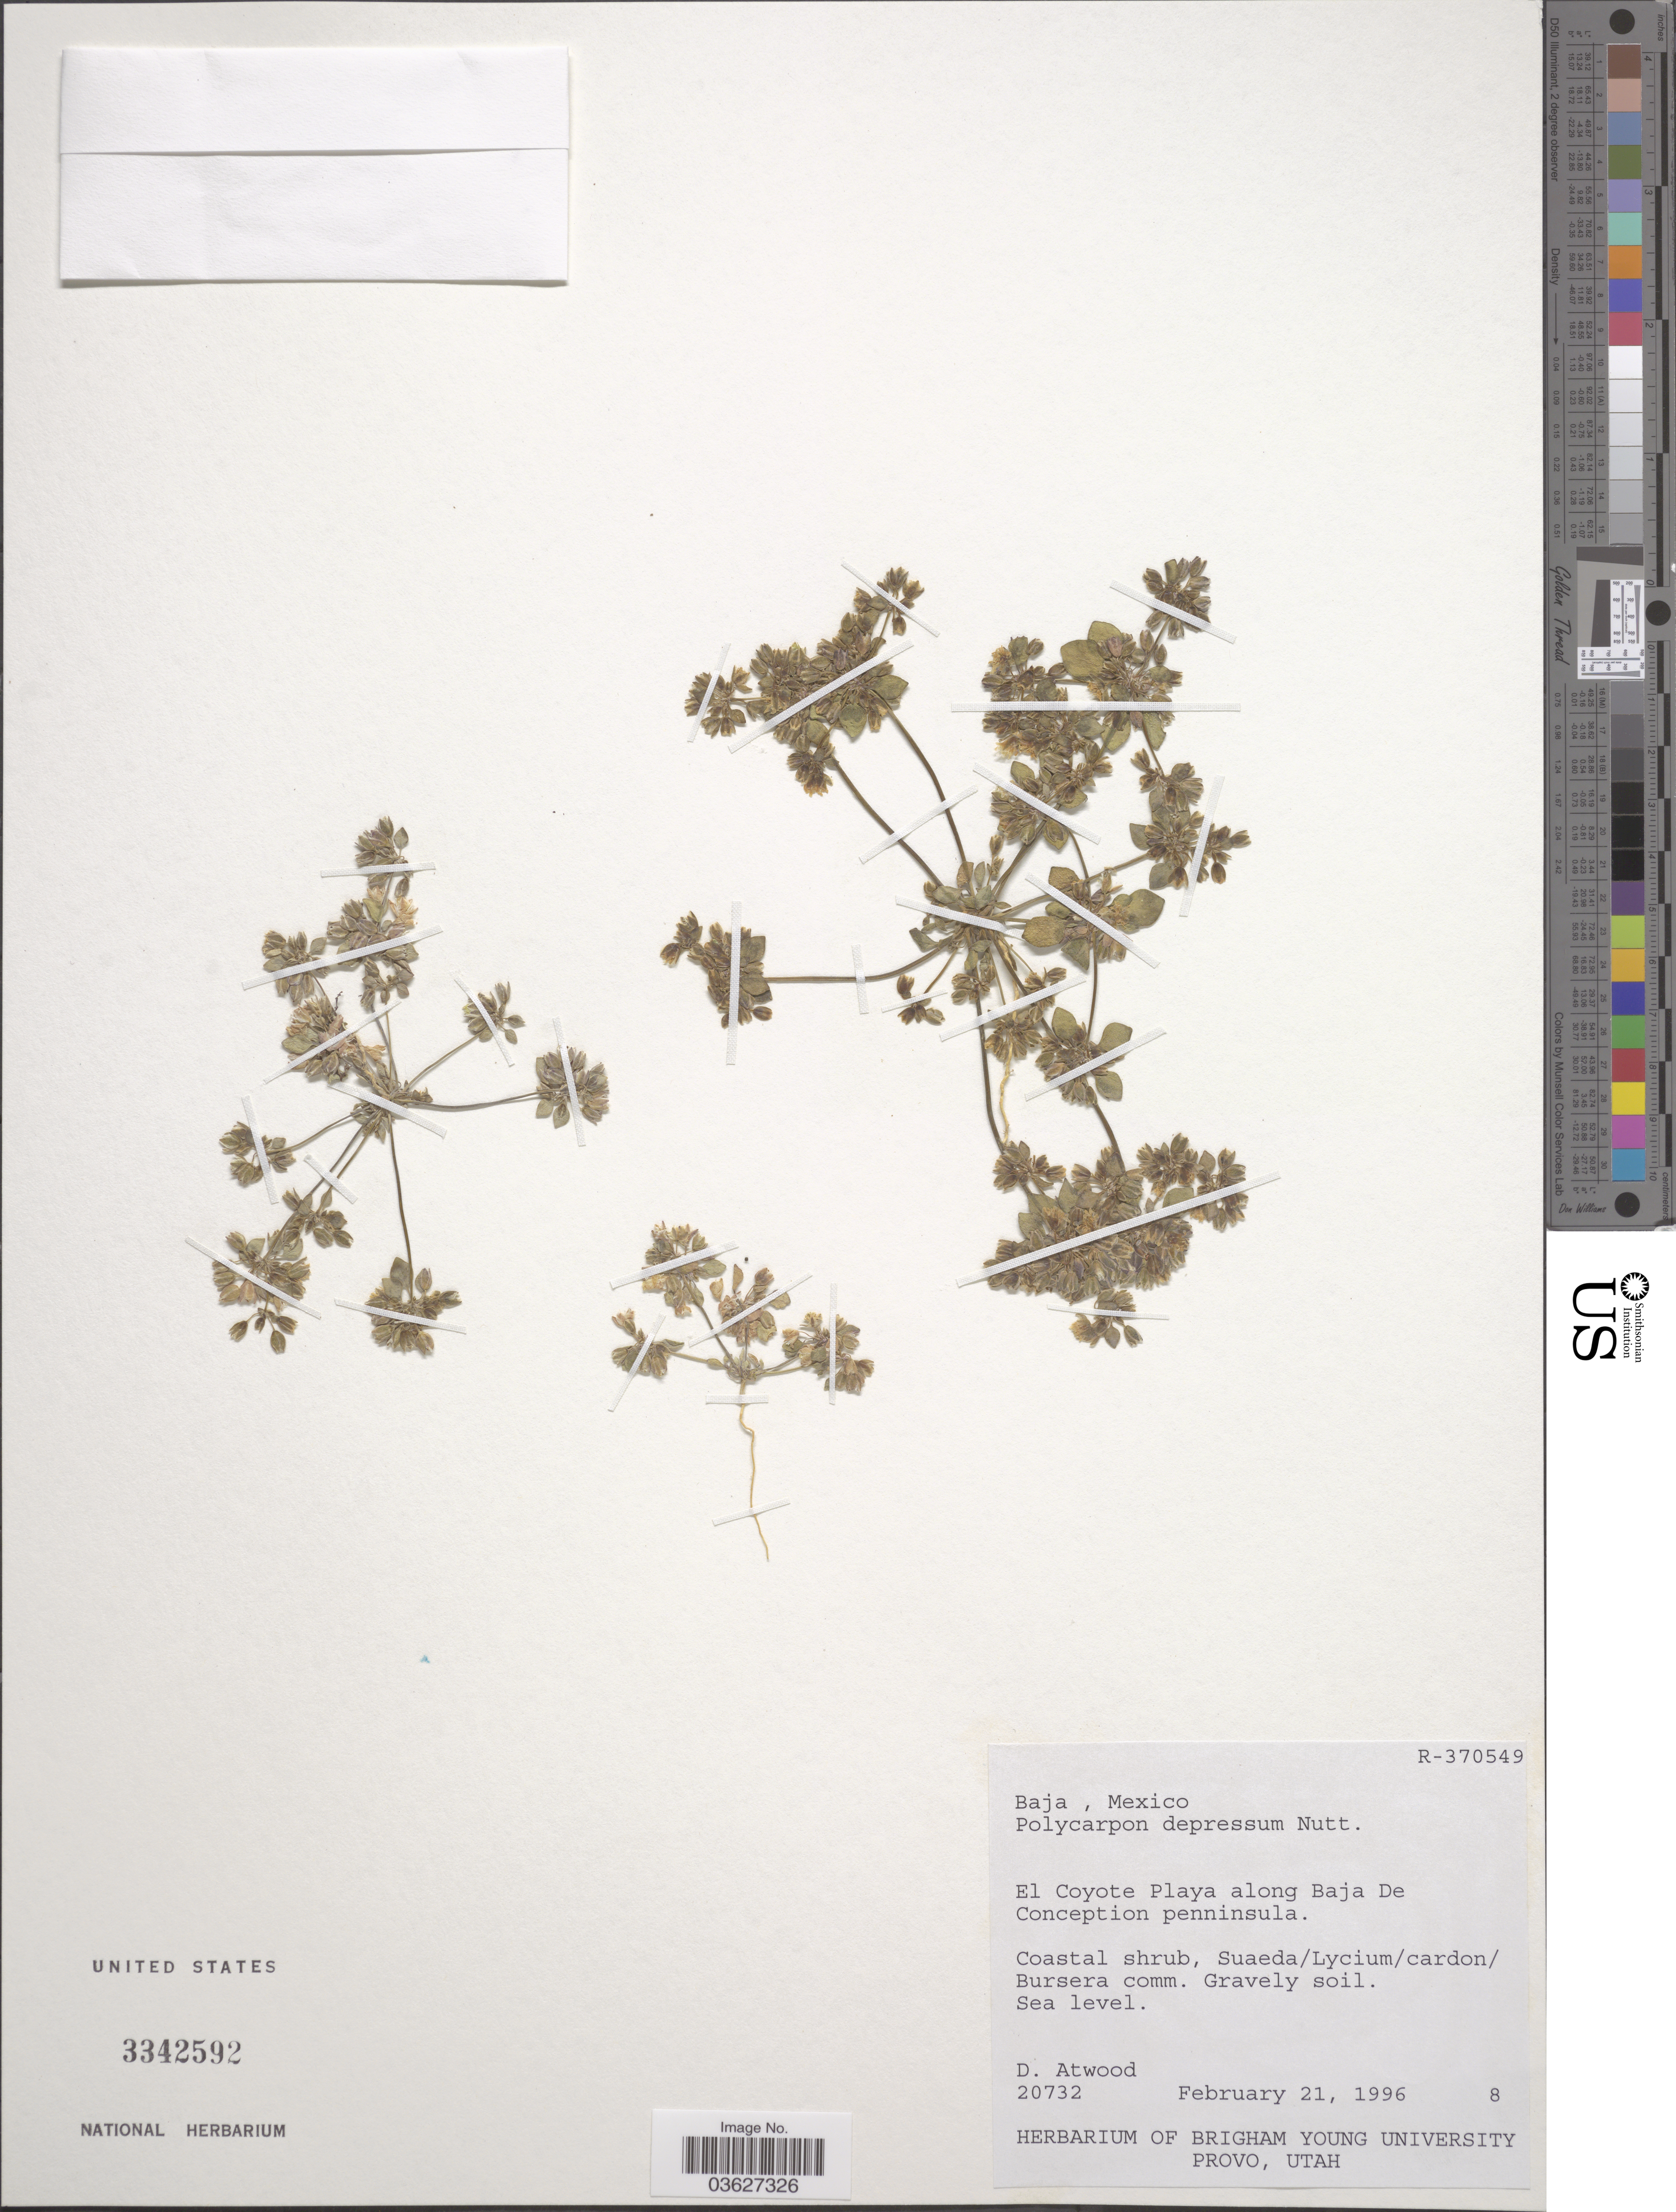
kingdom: Plantae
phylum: Tracheophyta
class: Magnoliopsida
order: Caryophyllales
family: Caryophyllaceae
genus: Polycarpon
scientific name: Polycarpon depressum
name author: Nutt.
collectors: D. Atwood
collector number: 20732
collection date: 1996-02-21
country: Mexico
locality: Baja. El Coyote Playa along Baja de Conception peninsula.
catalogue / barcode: US 3342592